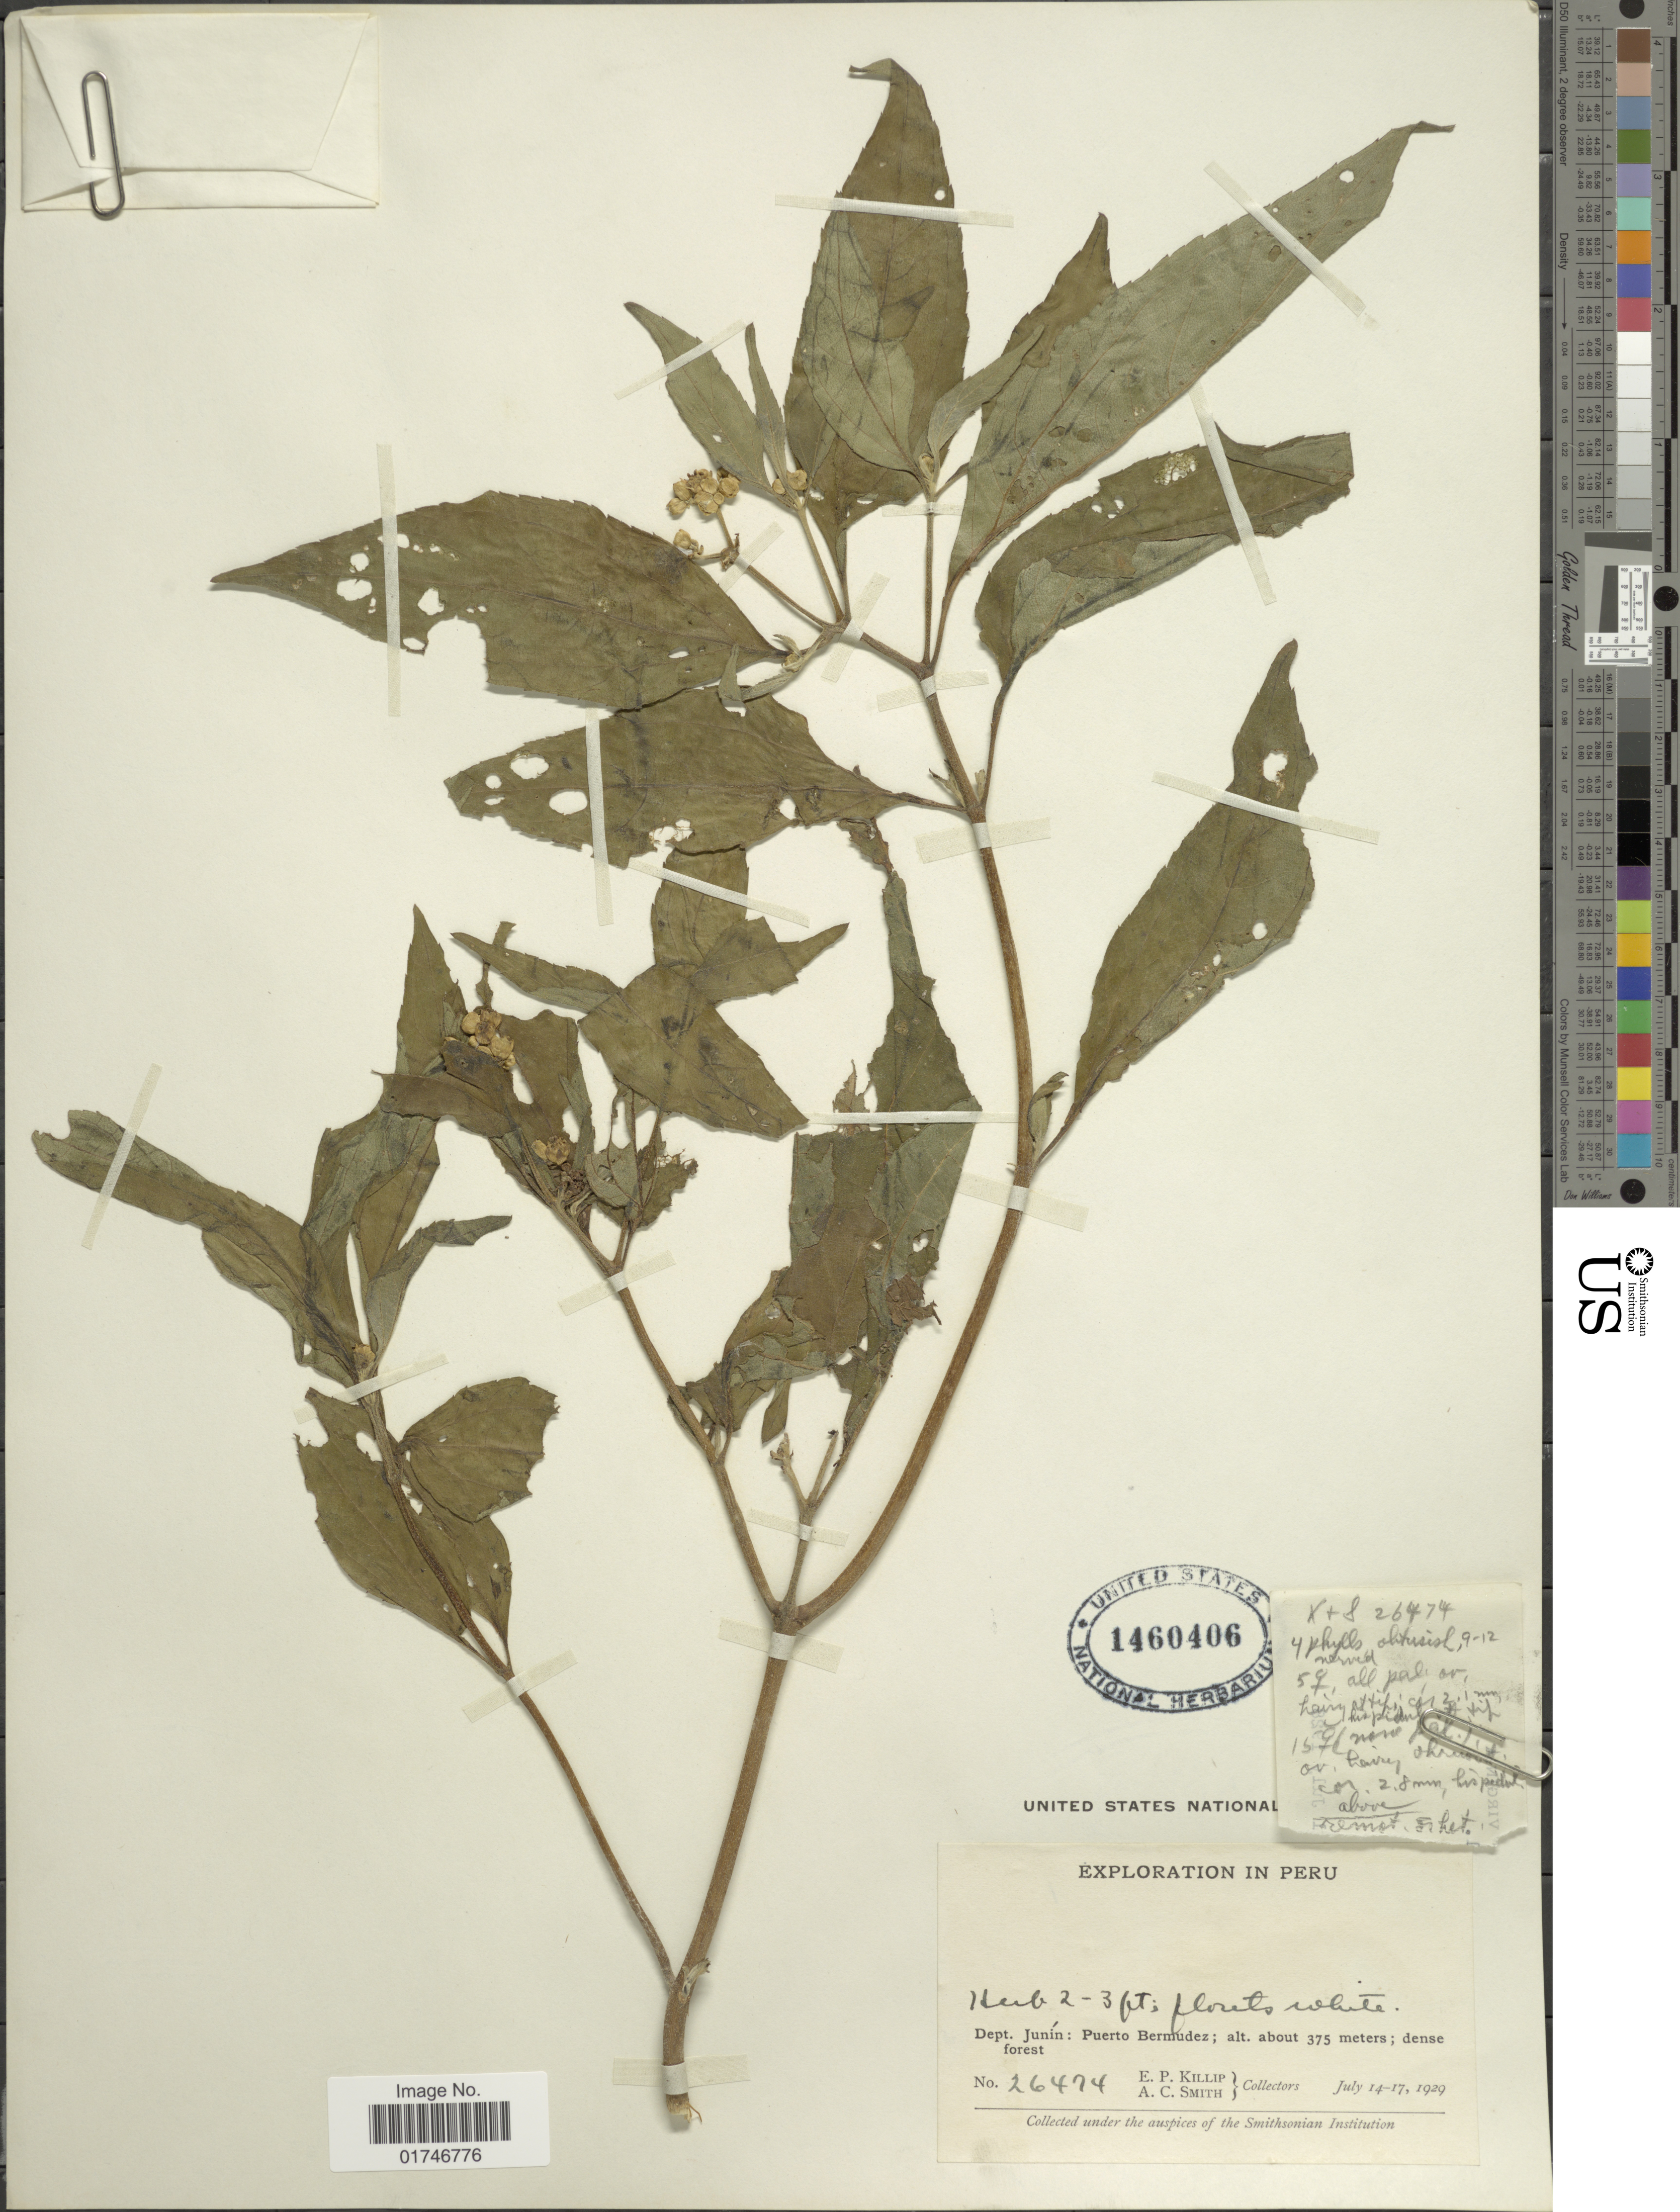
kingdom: Plantae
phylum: Tracheophyta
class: Magnoliopsida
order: Asterales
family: Asteraceae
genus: Clibadium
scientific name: Clibadium remotiflorum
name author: S.F. Blake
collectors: E. P. Killip & A. C. Smith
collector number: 26474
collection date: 1929-07-14/1929-07-17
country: Peru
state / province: Junín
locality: Dept. Junín: Puerto Bermudez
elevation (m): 375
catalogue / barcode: US 1460406